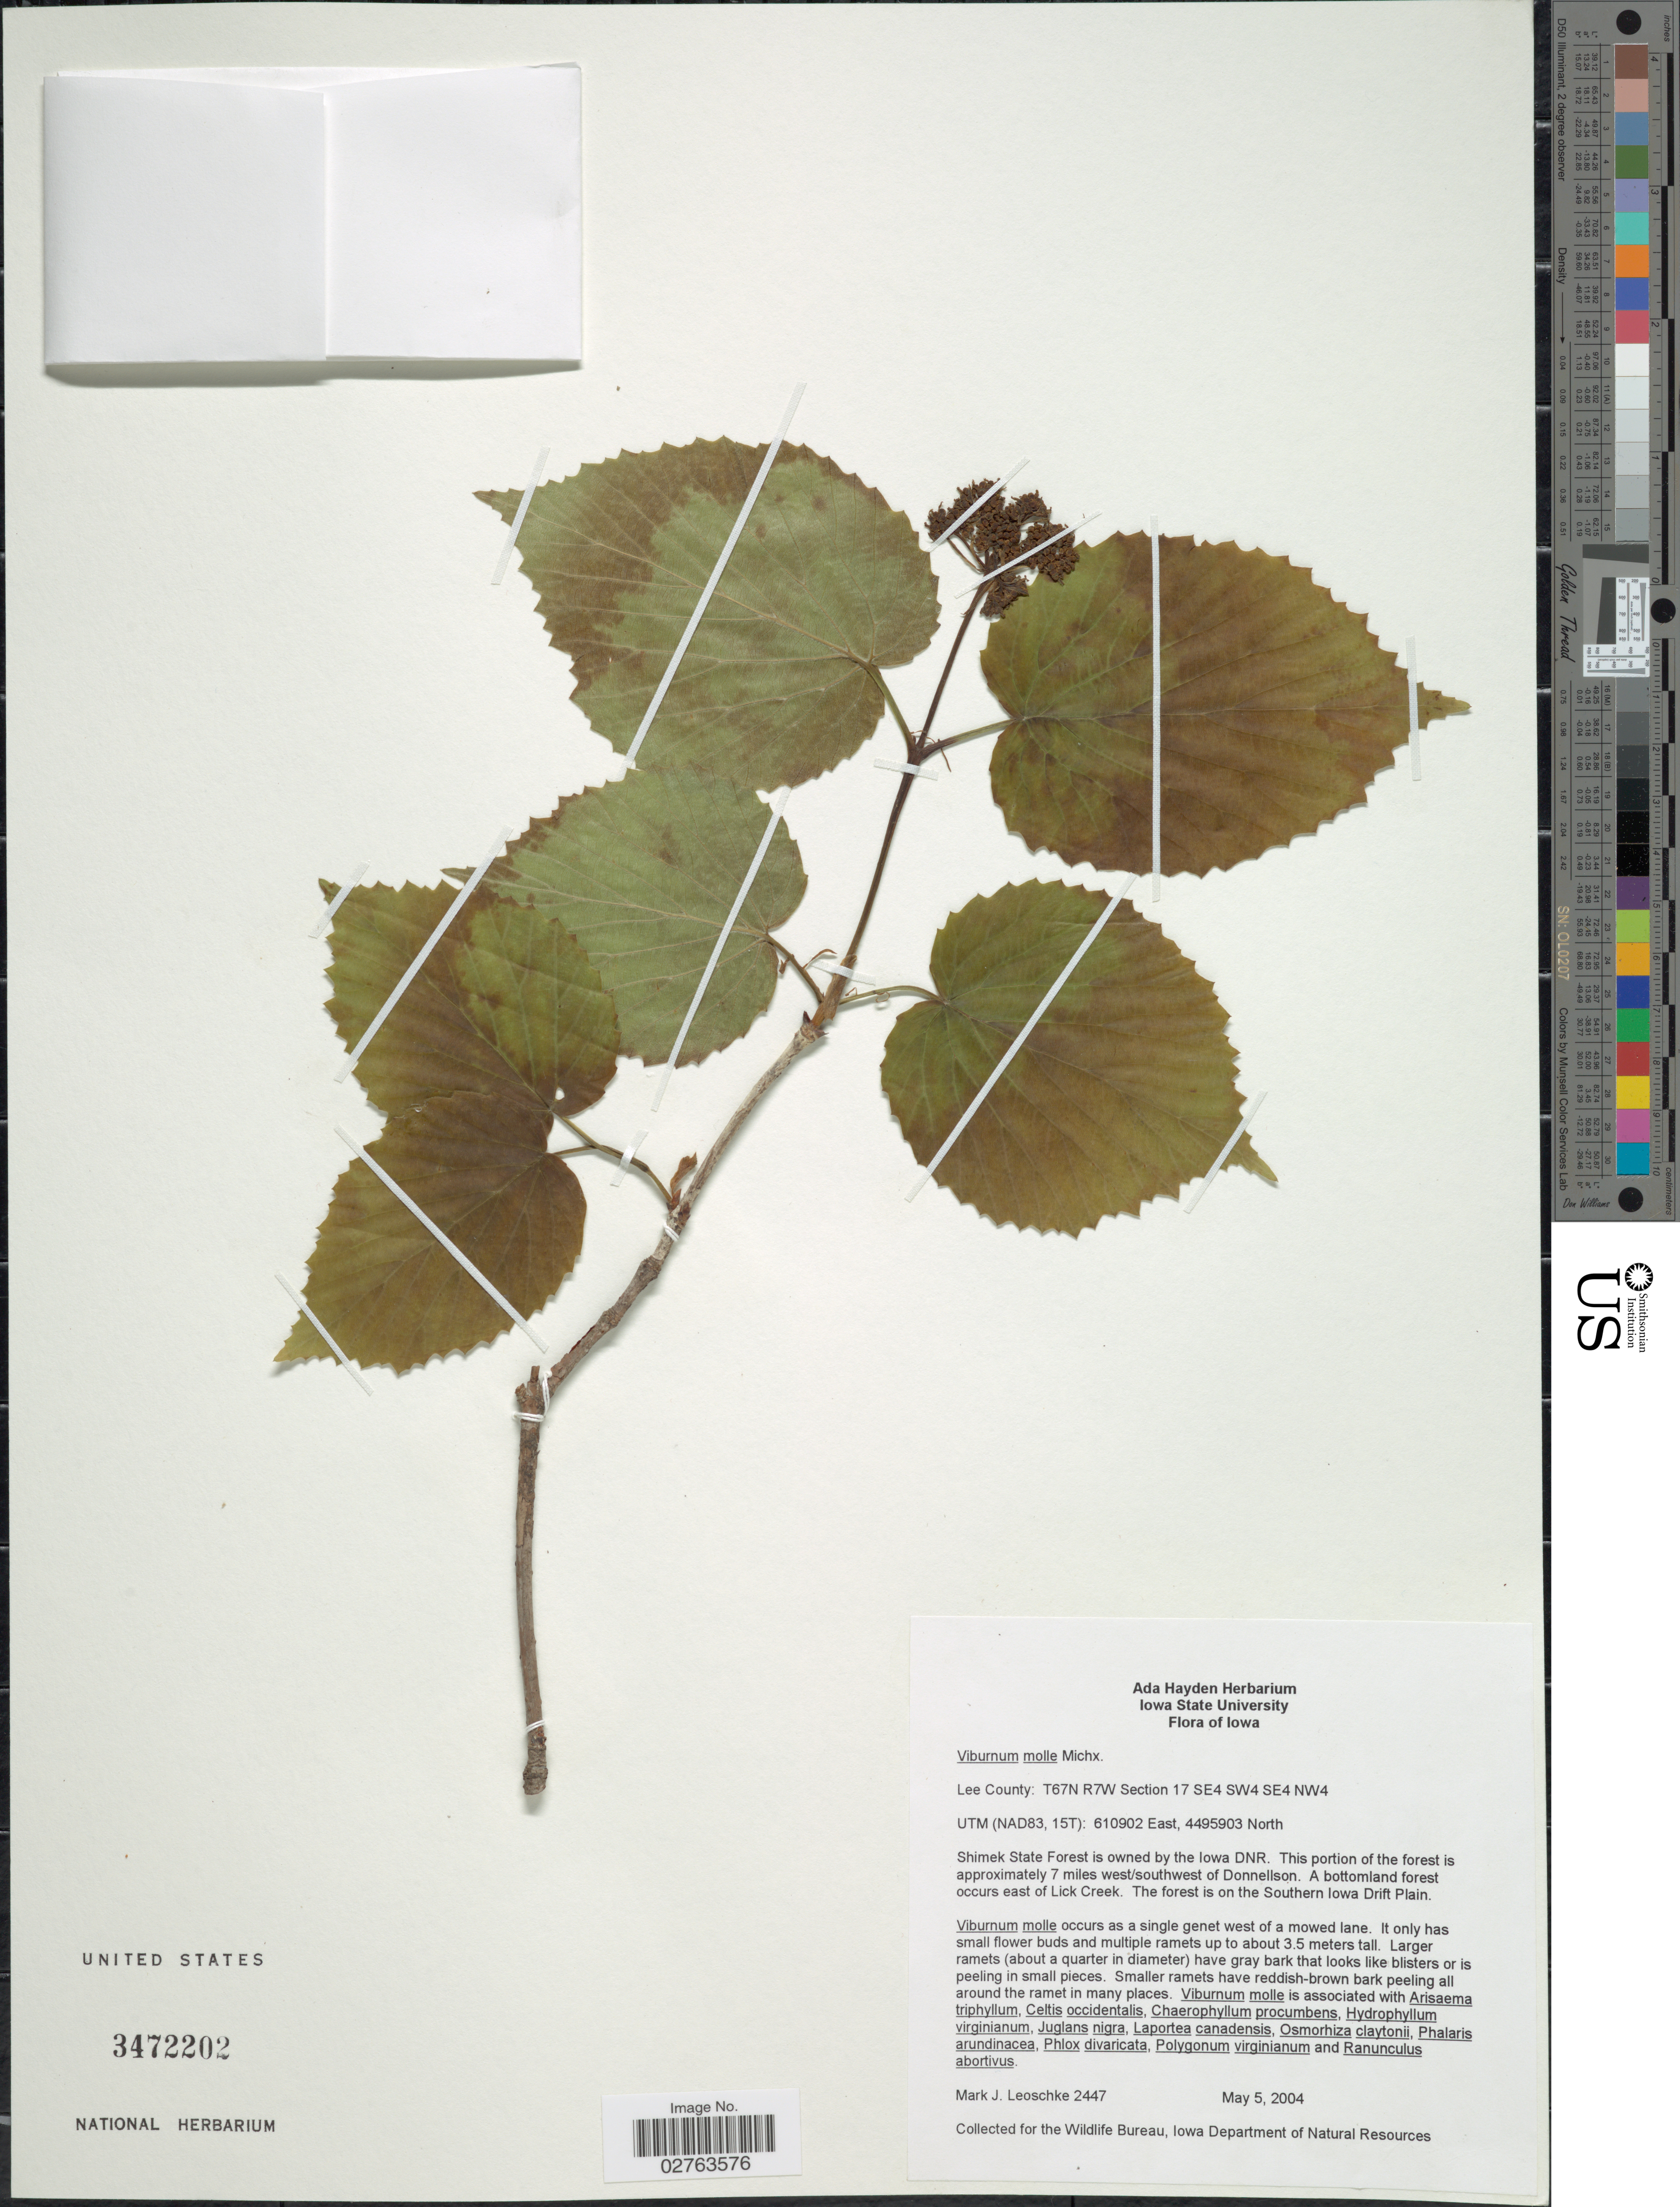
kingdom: Plantae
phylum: Tracheophyta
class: Magnoliopsida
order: Dipsacales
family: Viburnaceae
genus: Viburnum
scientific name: Viburnum molle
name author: Michx.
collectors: M. J. Leoschke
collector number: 2447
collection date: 2004-05-05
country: United States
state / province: Iowa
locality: Lee County: T67N R7W Section 17 SE4 SW4 SE4 NW4. Shimek State Forest is owned by the Iowa DNR. This portion of the forest is approximately 7 miles west/southwest of Donnellson. A bottomland forest occurs east of Lick Creek. The forest is on the Southern Iowa Drift Plain.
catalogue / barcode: US 3472202